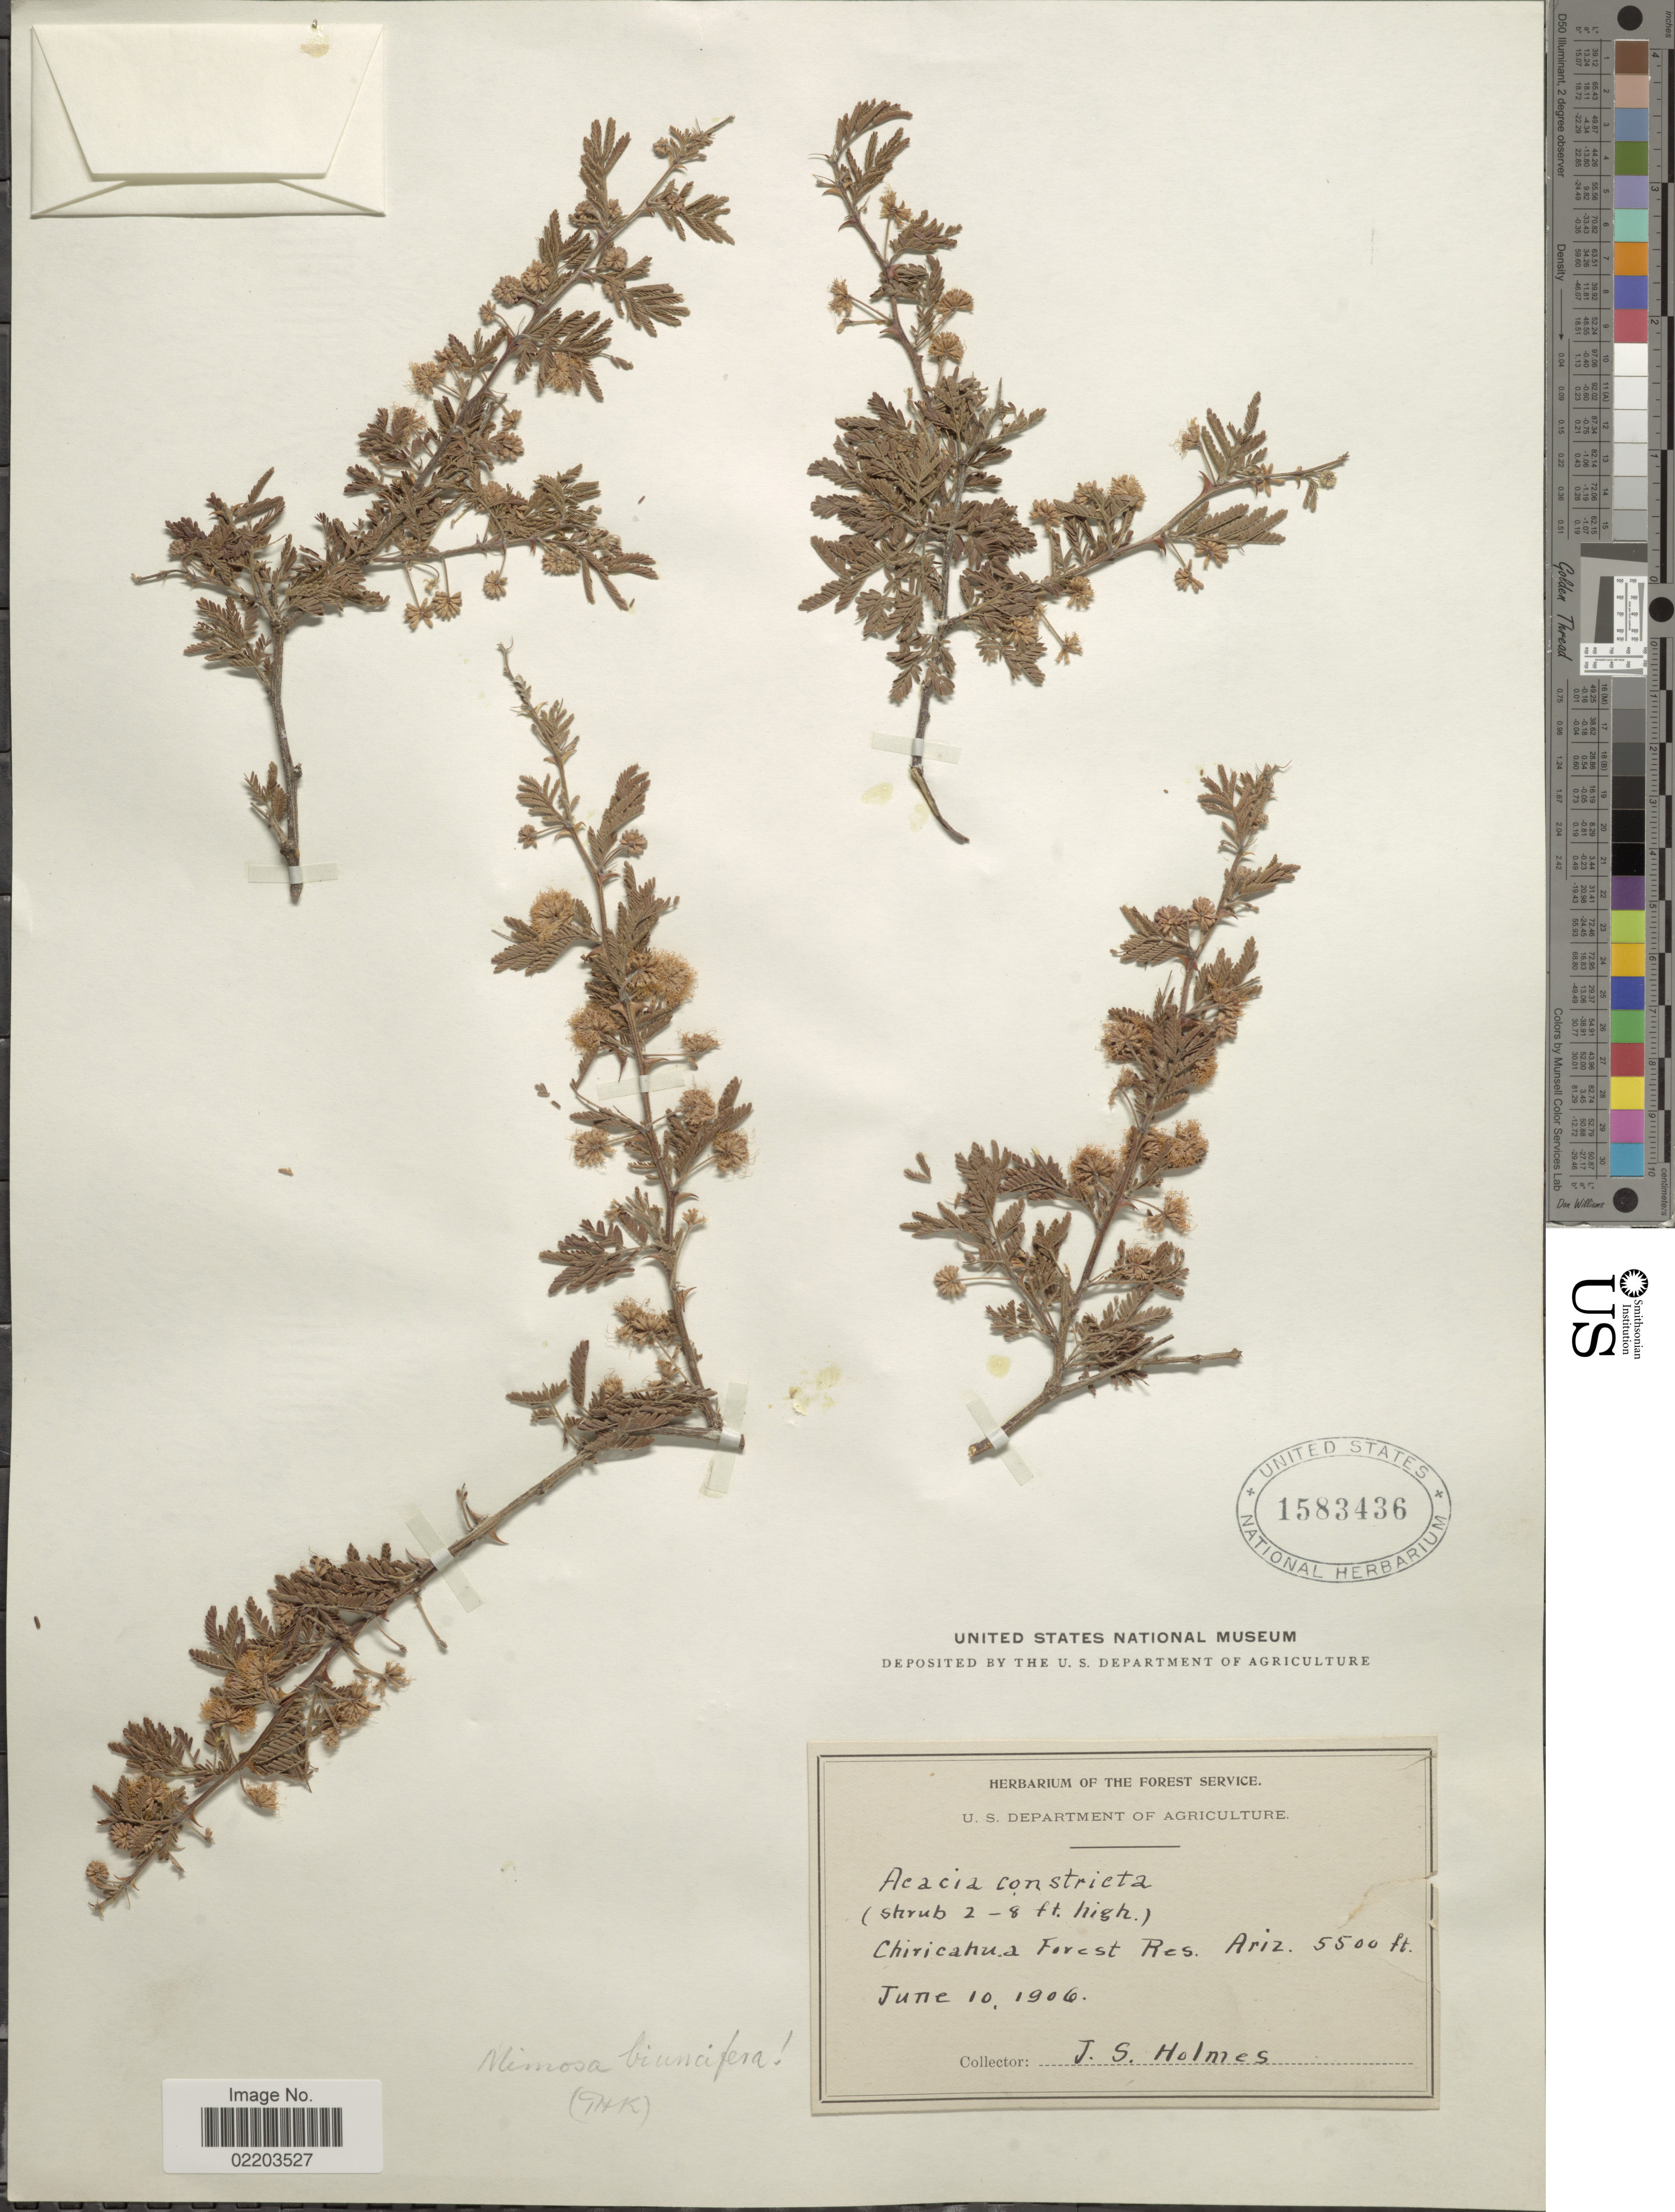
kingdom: Plantae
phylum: Tracheophyta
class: Magnoliopsida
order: Fabales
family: Fabaceae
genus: Mimosa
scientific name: Mimosa biuncifera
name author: Benth.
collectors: J. Holmes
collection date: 1906-06-10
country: United States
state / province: Arizona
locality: Chiricahua Forest Res Ariz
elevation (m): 1676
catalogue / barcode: US 1583436